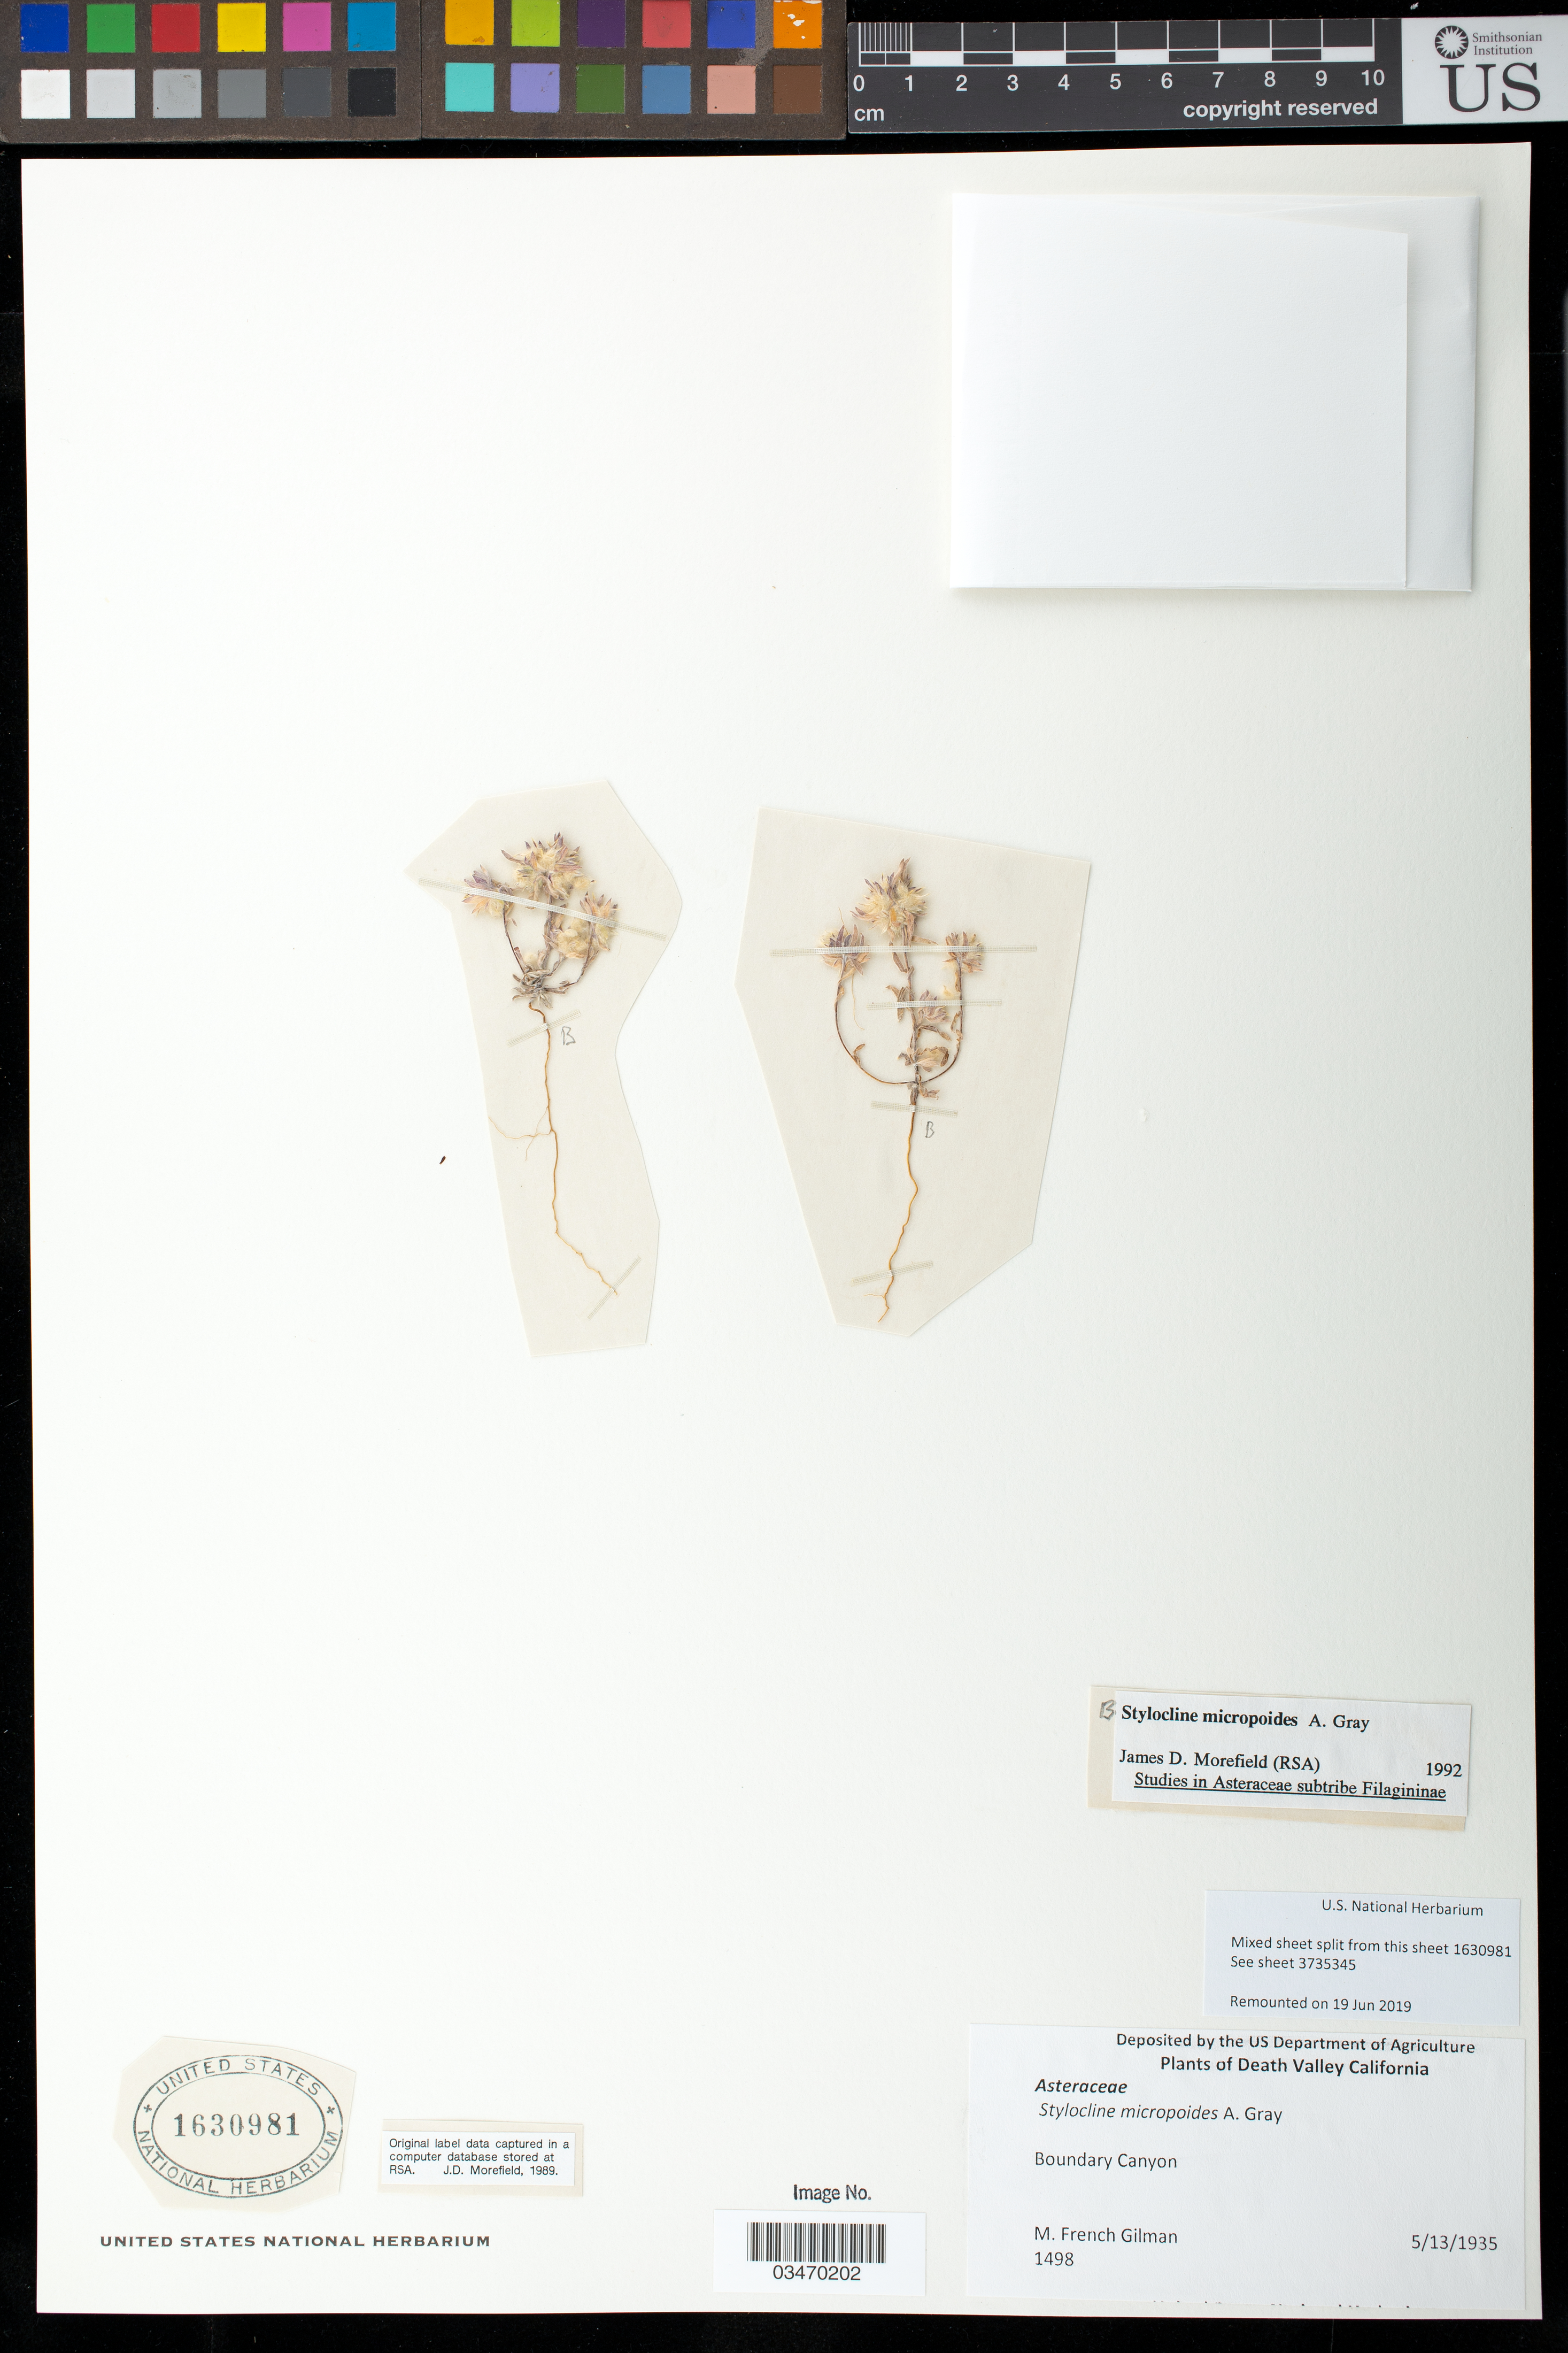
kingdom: Plantae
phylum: Tracheophyta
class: Magnoliopsida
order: Asterales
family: Asteraceae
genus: Stylocline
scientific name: Stylocline micropoides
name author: A. Gray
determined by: Morefield, James D., (RSA), Rancho Santa Ana Botanic Garden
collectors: M. F. Gilman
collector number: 1498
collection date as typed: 13 May 1935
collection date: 1935-05-13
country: United States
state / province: California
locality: Death Valley, Boundary Canyon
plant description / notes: Remounted on 19 Jun 2019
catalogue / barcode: US 1630981